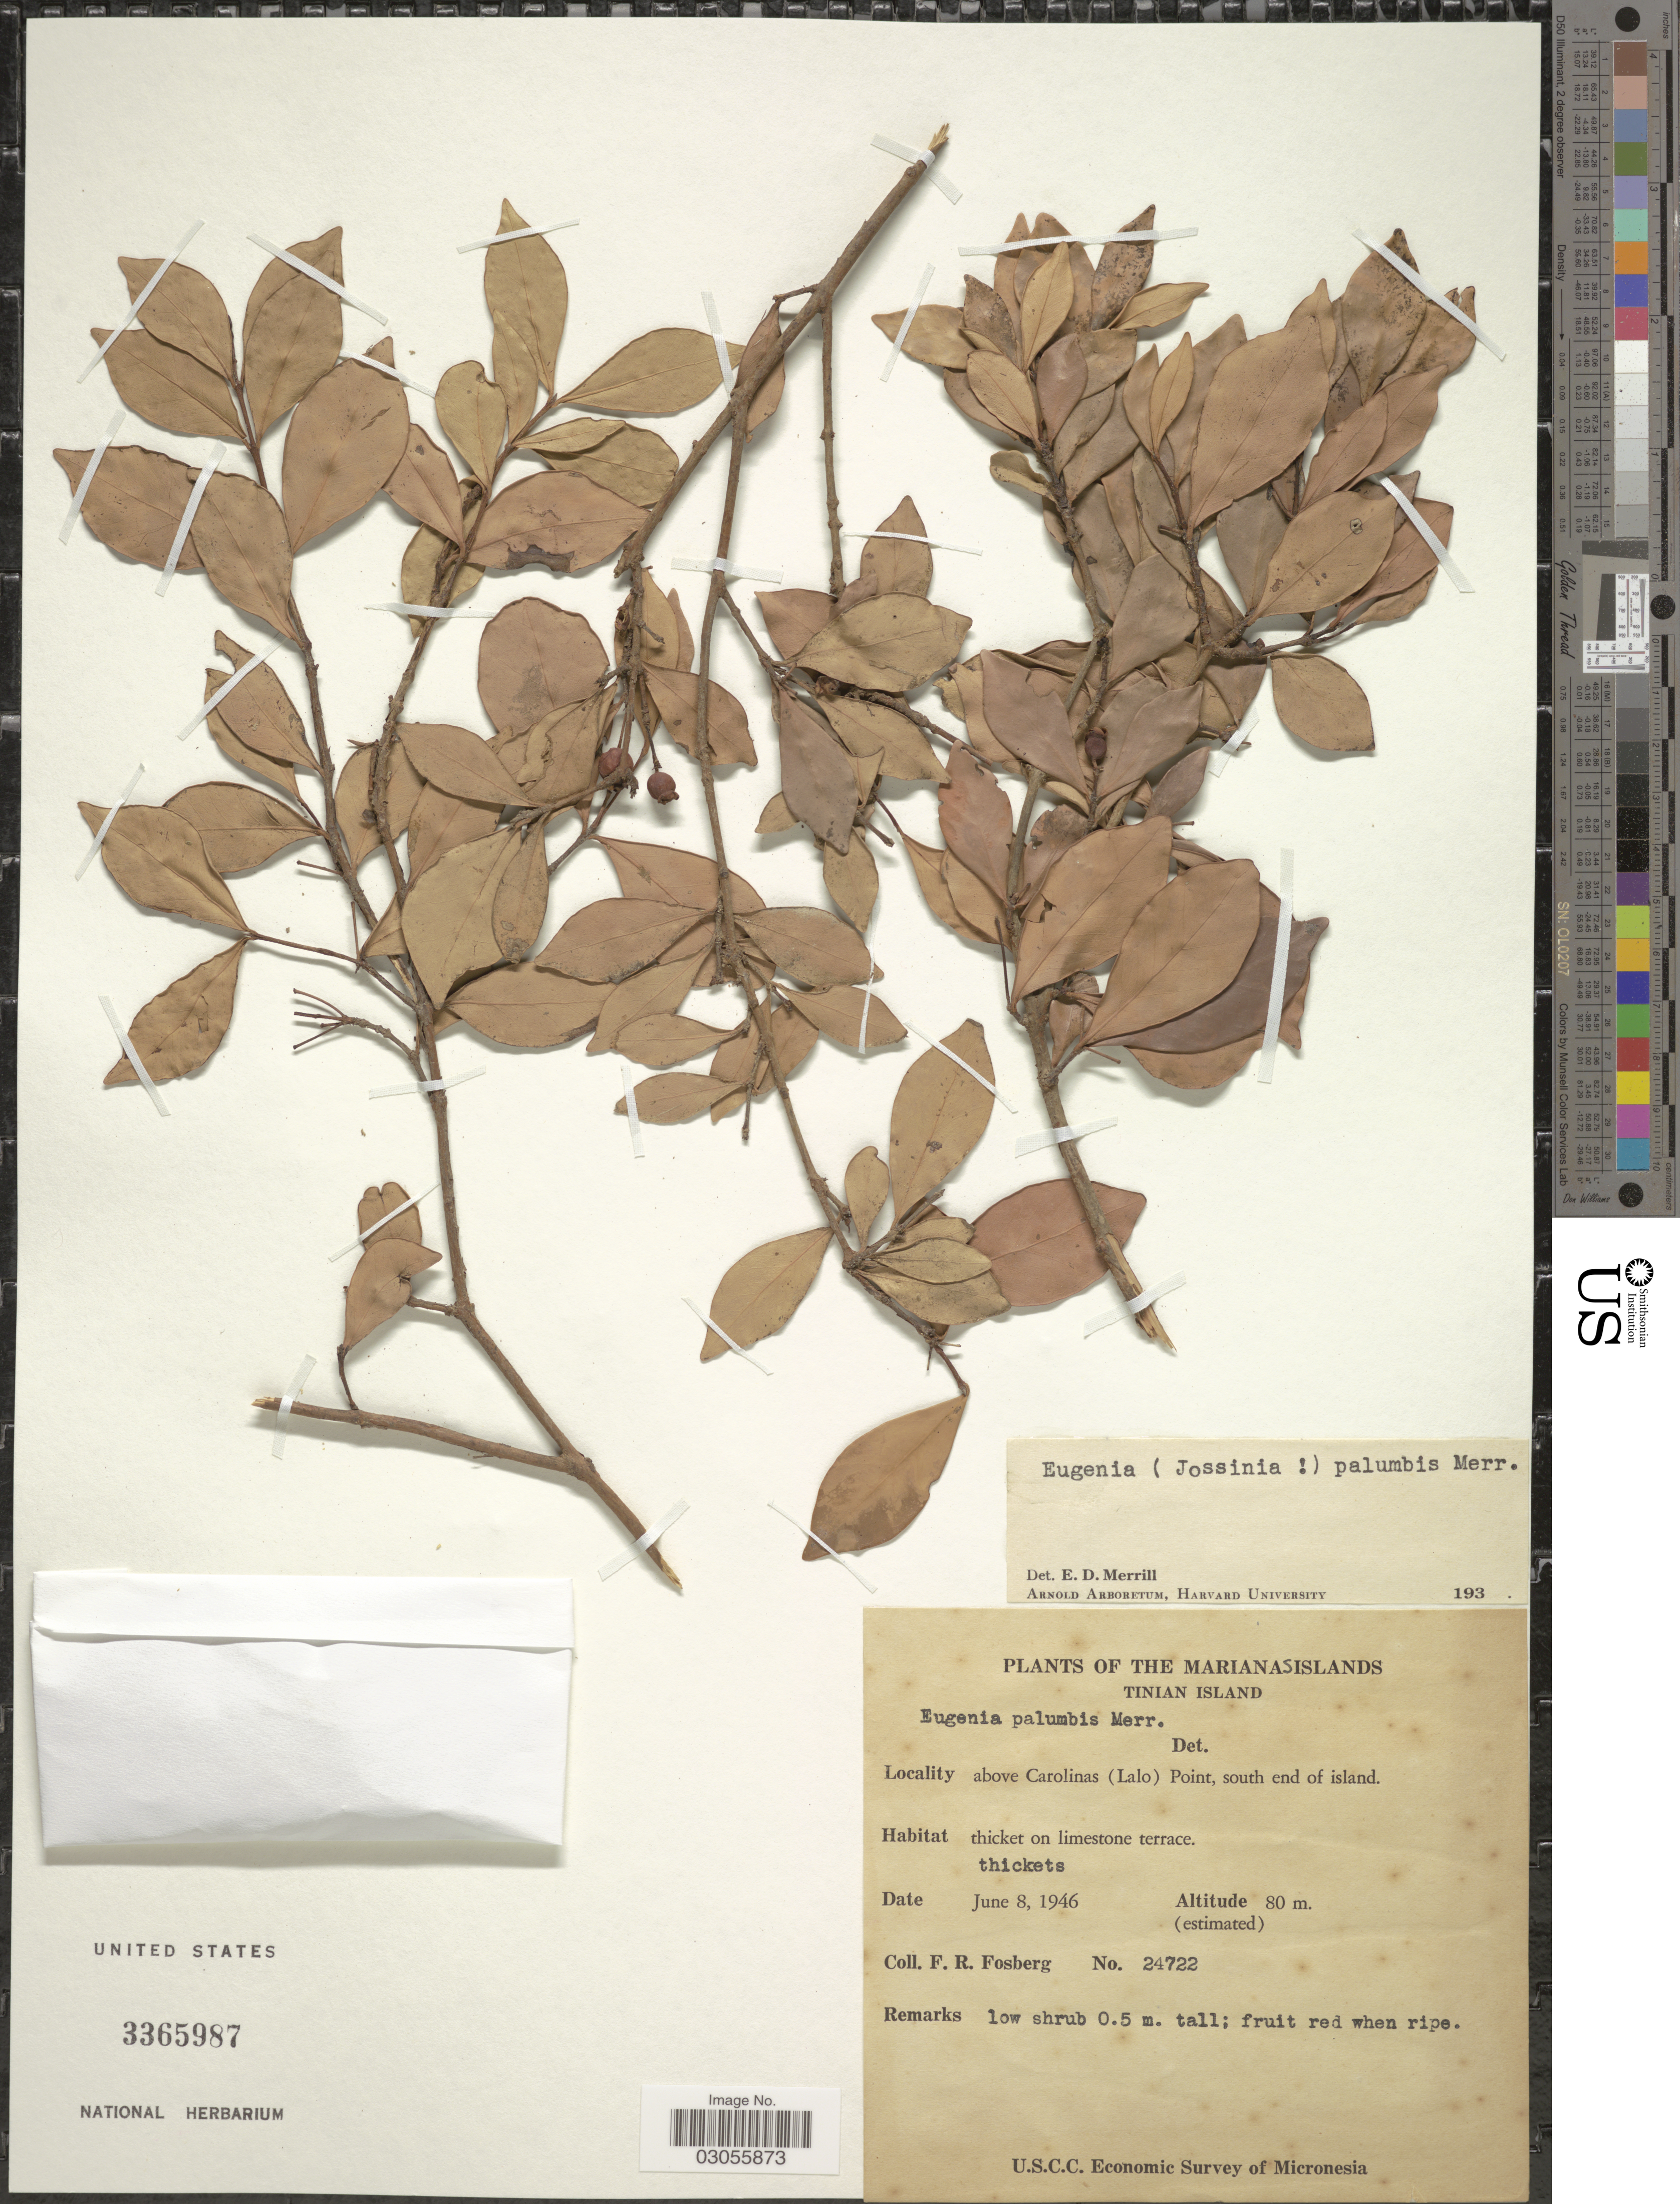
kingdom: Plantae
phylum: Tracheophyta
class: Magnoliopsida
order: Myrtales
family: Myrtaceae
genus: Eugenia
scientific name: Eugenia palumbis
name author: Merr.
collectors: F. R. Fosberg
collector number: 24722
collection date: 1946-06-08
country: Northern Mariana Islands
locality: Marianas Islands. Above Carolinas (Lalo) Point, south end of island.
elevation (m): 80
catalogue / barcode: US 3365987